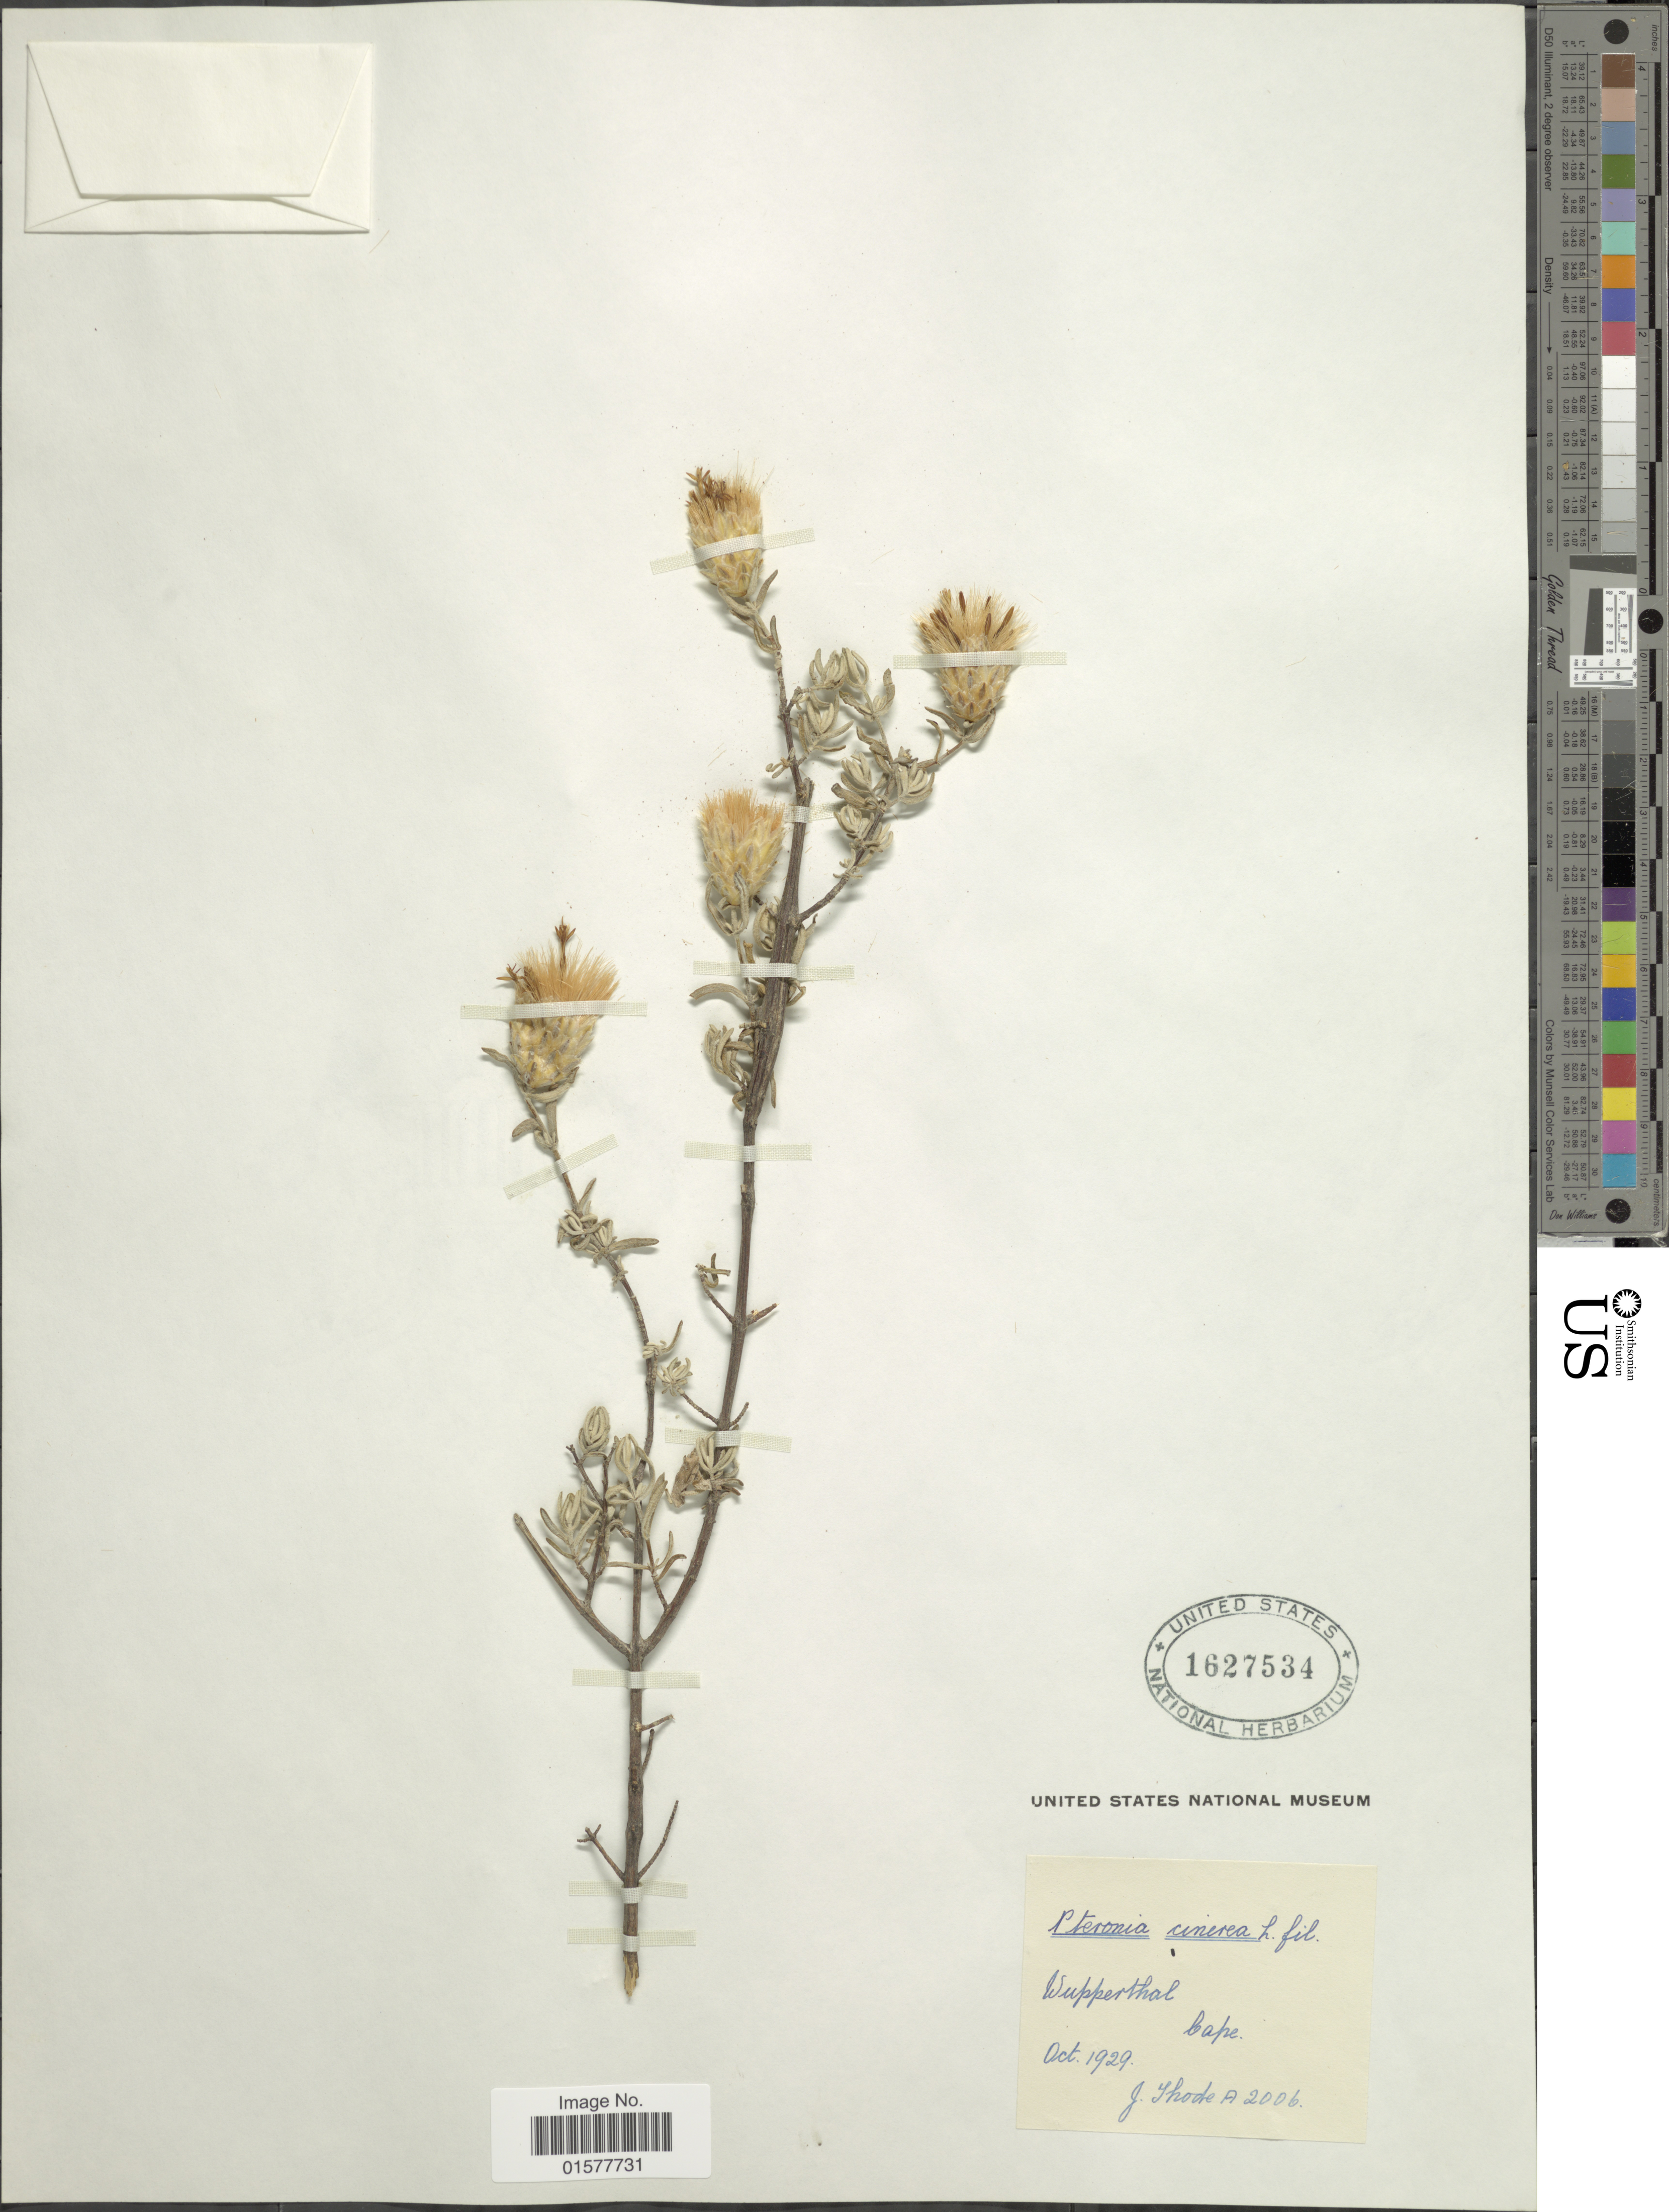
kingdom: Plantae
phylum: Tracheophyta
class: Magnoliopsida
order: Asterales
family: Asteraceae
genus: Pteronia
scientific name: Pteronia cinerea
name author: L. f.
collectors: J. Thode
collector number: A2006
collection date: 1929-10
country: South Africa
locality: Wupperthal, Cape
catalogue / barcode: US 1627534